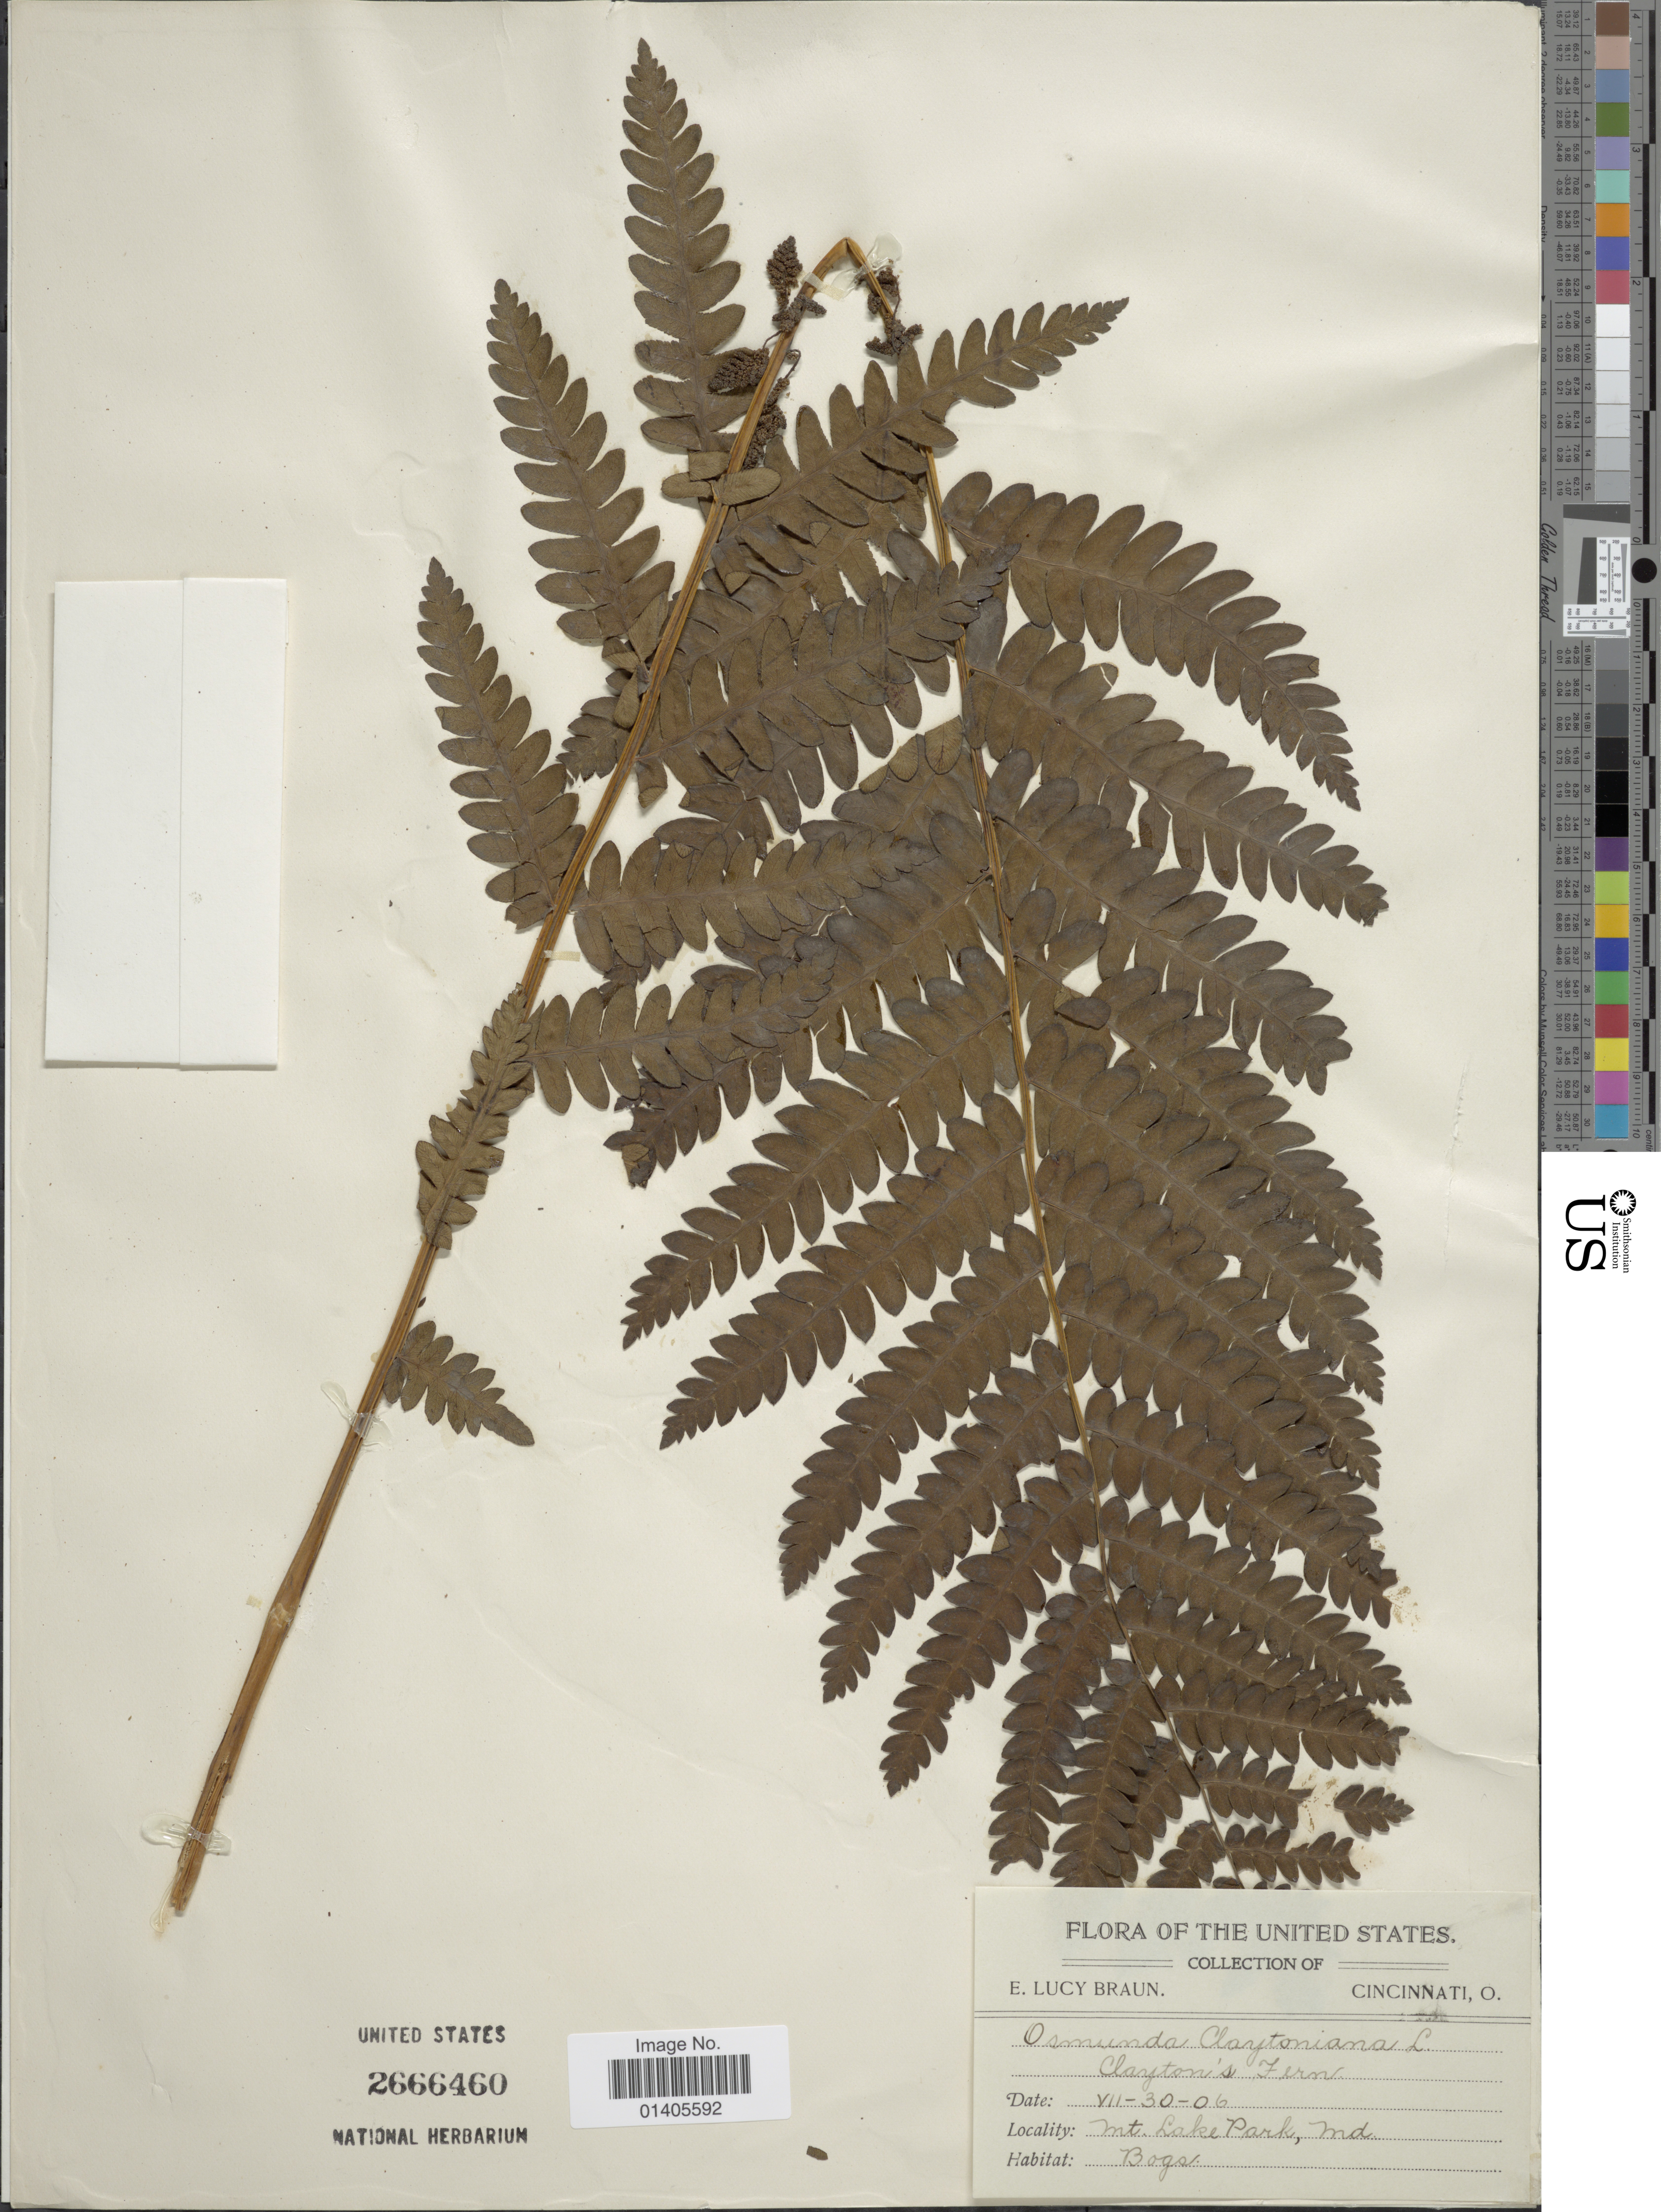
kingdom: Plantae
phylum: Tracheophyta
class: Polypodiopsida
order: Osmundales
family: Osmundaceae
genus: Osmunda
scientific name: Osmunda claytoniana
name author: (L.) Tagawa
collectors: E. L. Braun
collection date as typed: Transcribed d/m/y: 30/7/6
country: United States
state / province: Maryland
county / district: Garrett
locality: Mt Lake Park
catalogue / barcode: US 2666460